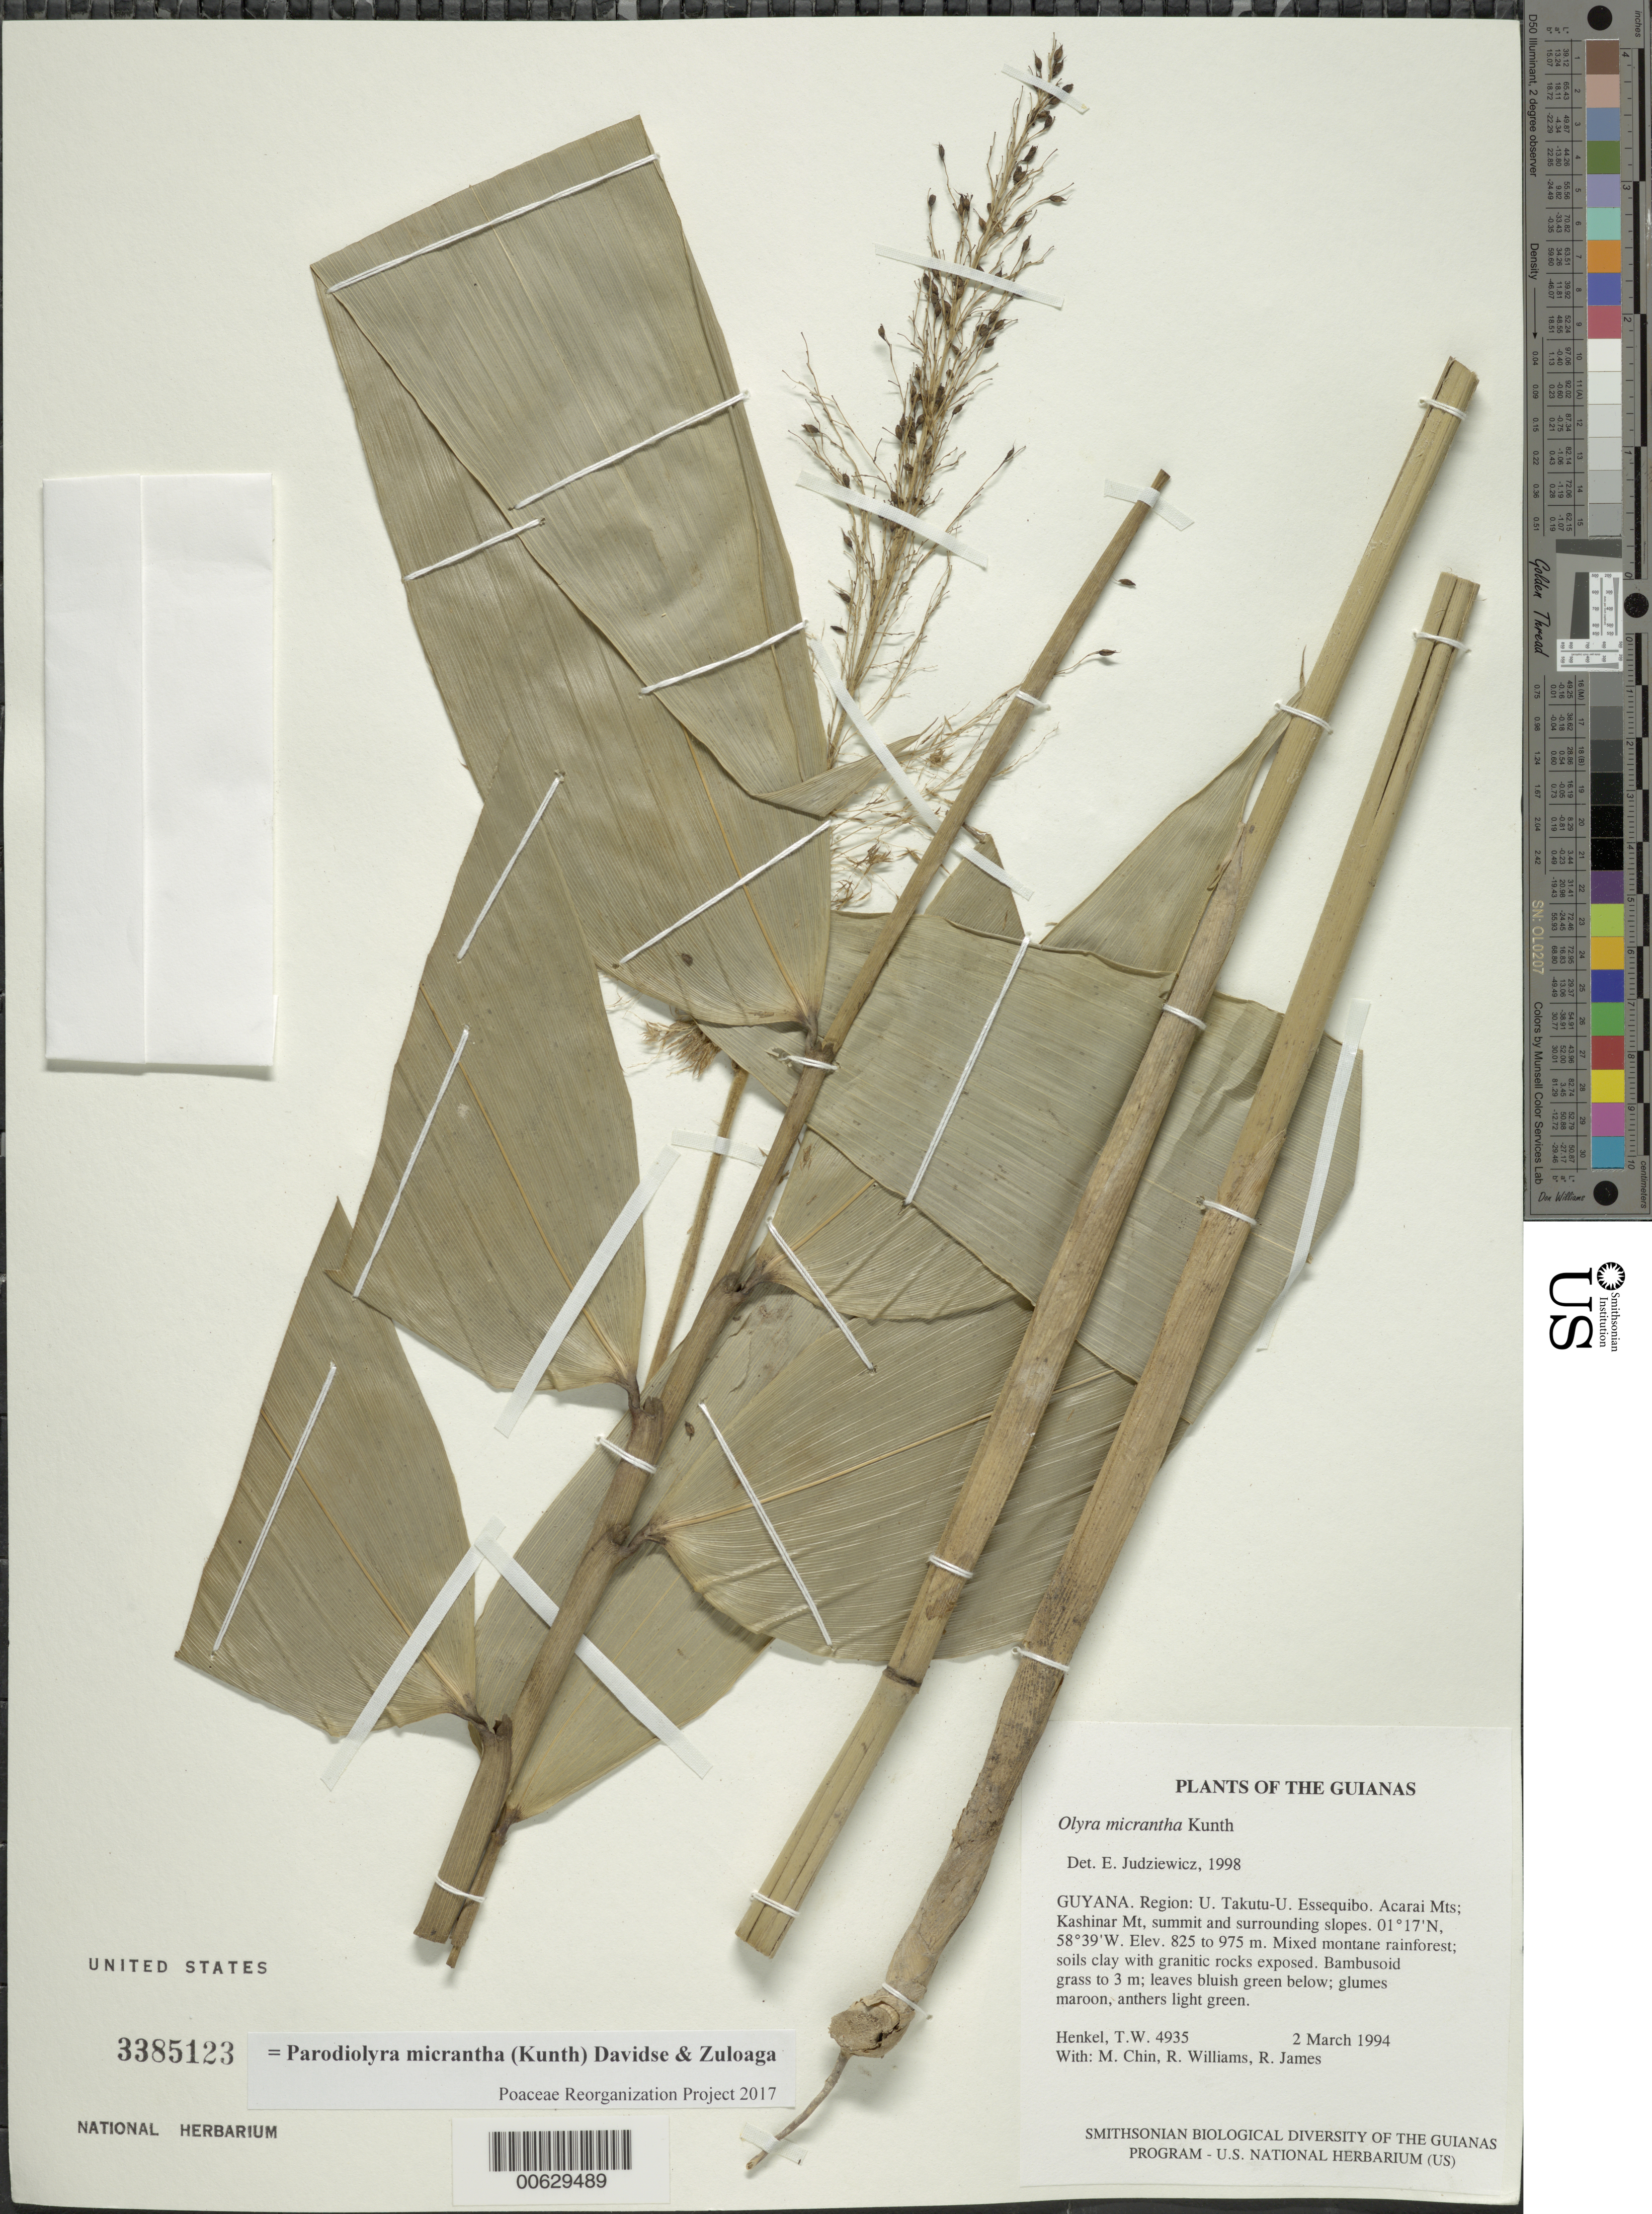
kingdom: Plantae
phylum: Tracheophyta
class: Liliopsida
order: Poales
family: Poaceae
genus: Parodiolyra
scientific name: Parodiolyra micrantha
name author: (Kunth) Davidse & Zuloaga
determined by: Poaceae Reorganization Project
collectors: T. Henkel, M. Chin, R. Williams & R. James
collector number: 4935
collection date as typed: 2 March 1994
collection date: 1994-03-02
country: Guyana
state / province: U. Takutu-U. Essequibo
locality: Acarai Mts; Kashinar Mt, summit and surrounding slopes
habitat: Mixed montane rainforest; soils clay with granitic rocks exposed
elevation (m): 825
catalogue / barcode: US 3385123